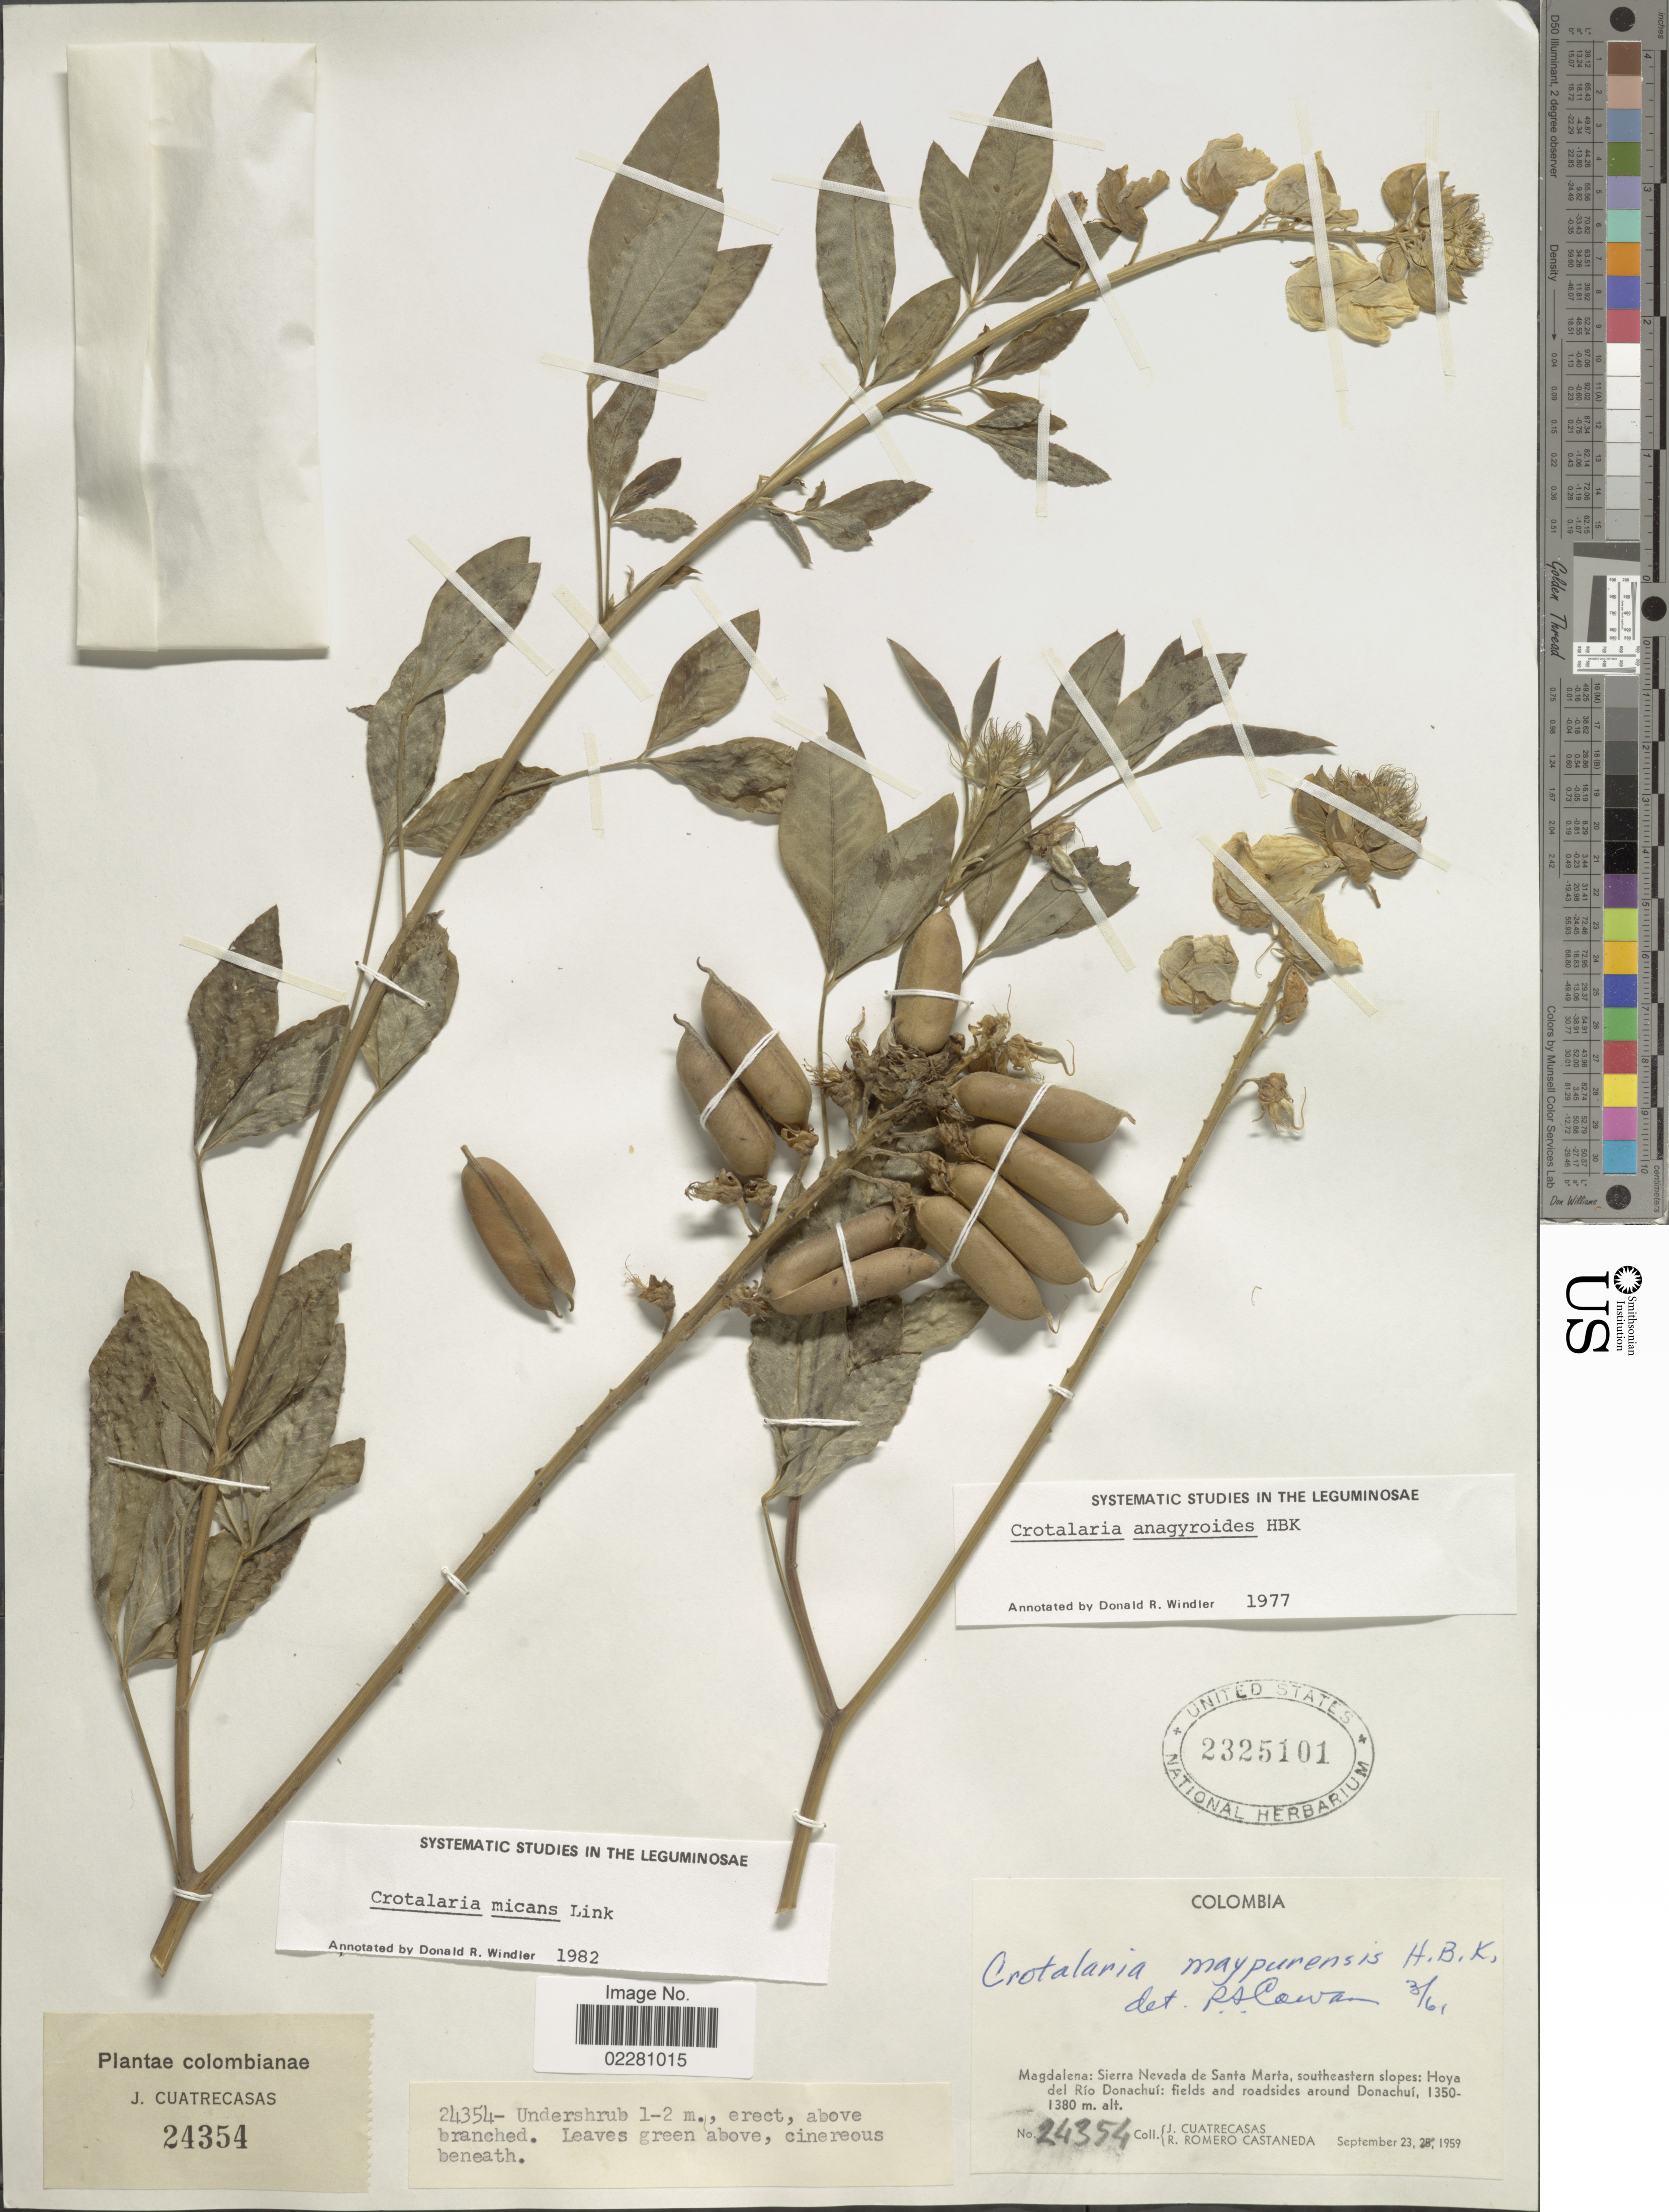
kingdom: Plantae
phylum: Tracheophyta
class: Magnoliopsida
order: Fabales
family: Fabaceae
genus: Crotalaria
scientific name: Crotalaria micans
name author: Link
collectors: J. Cuatrecasas & R. Romero Castañeda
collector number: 24354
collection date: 1959-09-23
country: Colombia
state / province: Magdalena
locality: Sierra Nevada de Santa Marta, southeastern slopes, hoya del Rio Donachui, fields and roadsides around Donachui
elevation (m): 1350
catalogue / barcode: US 2325101